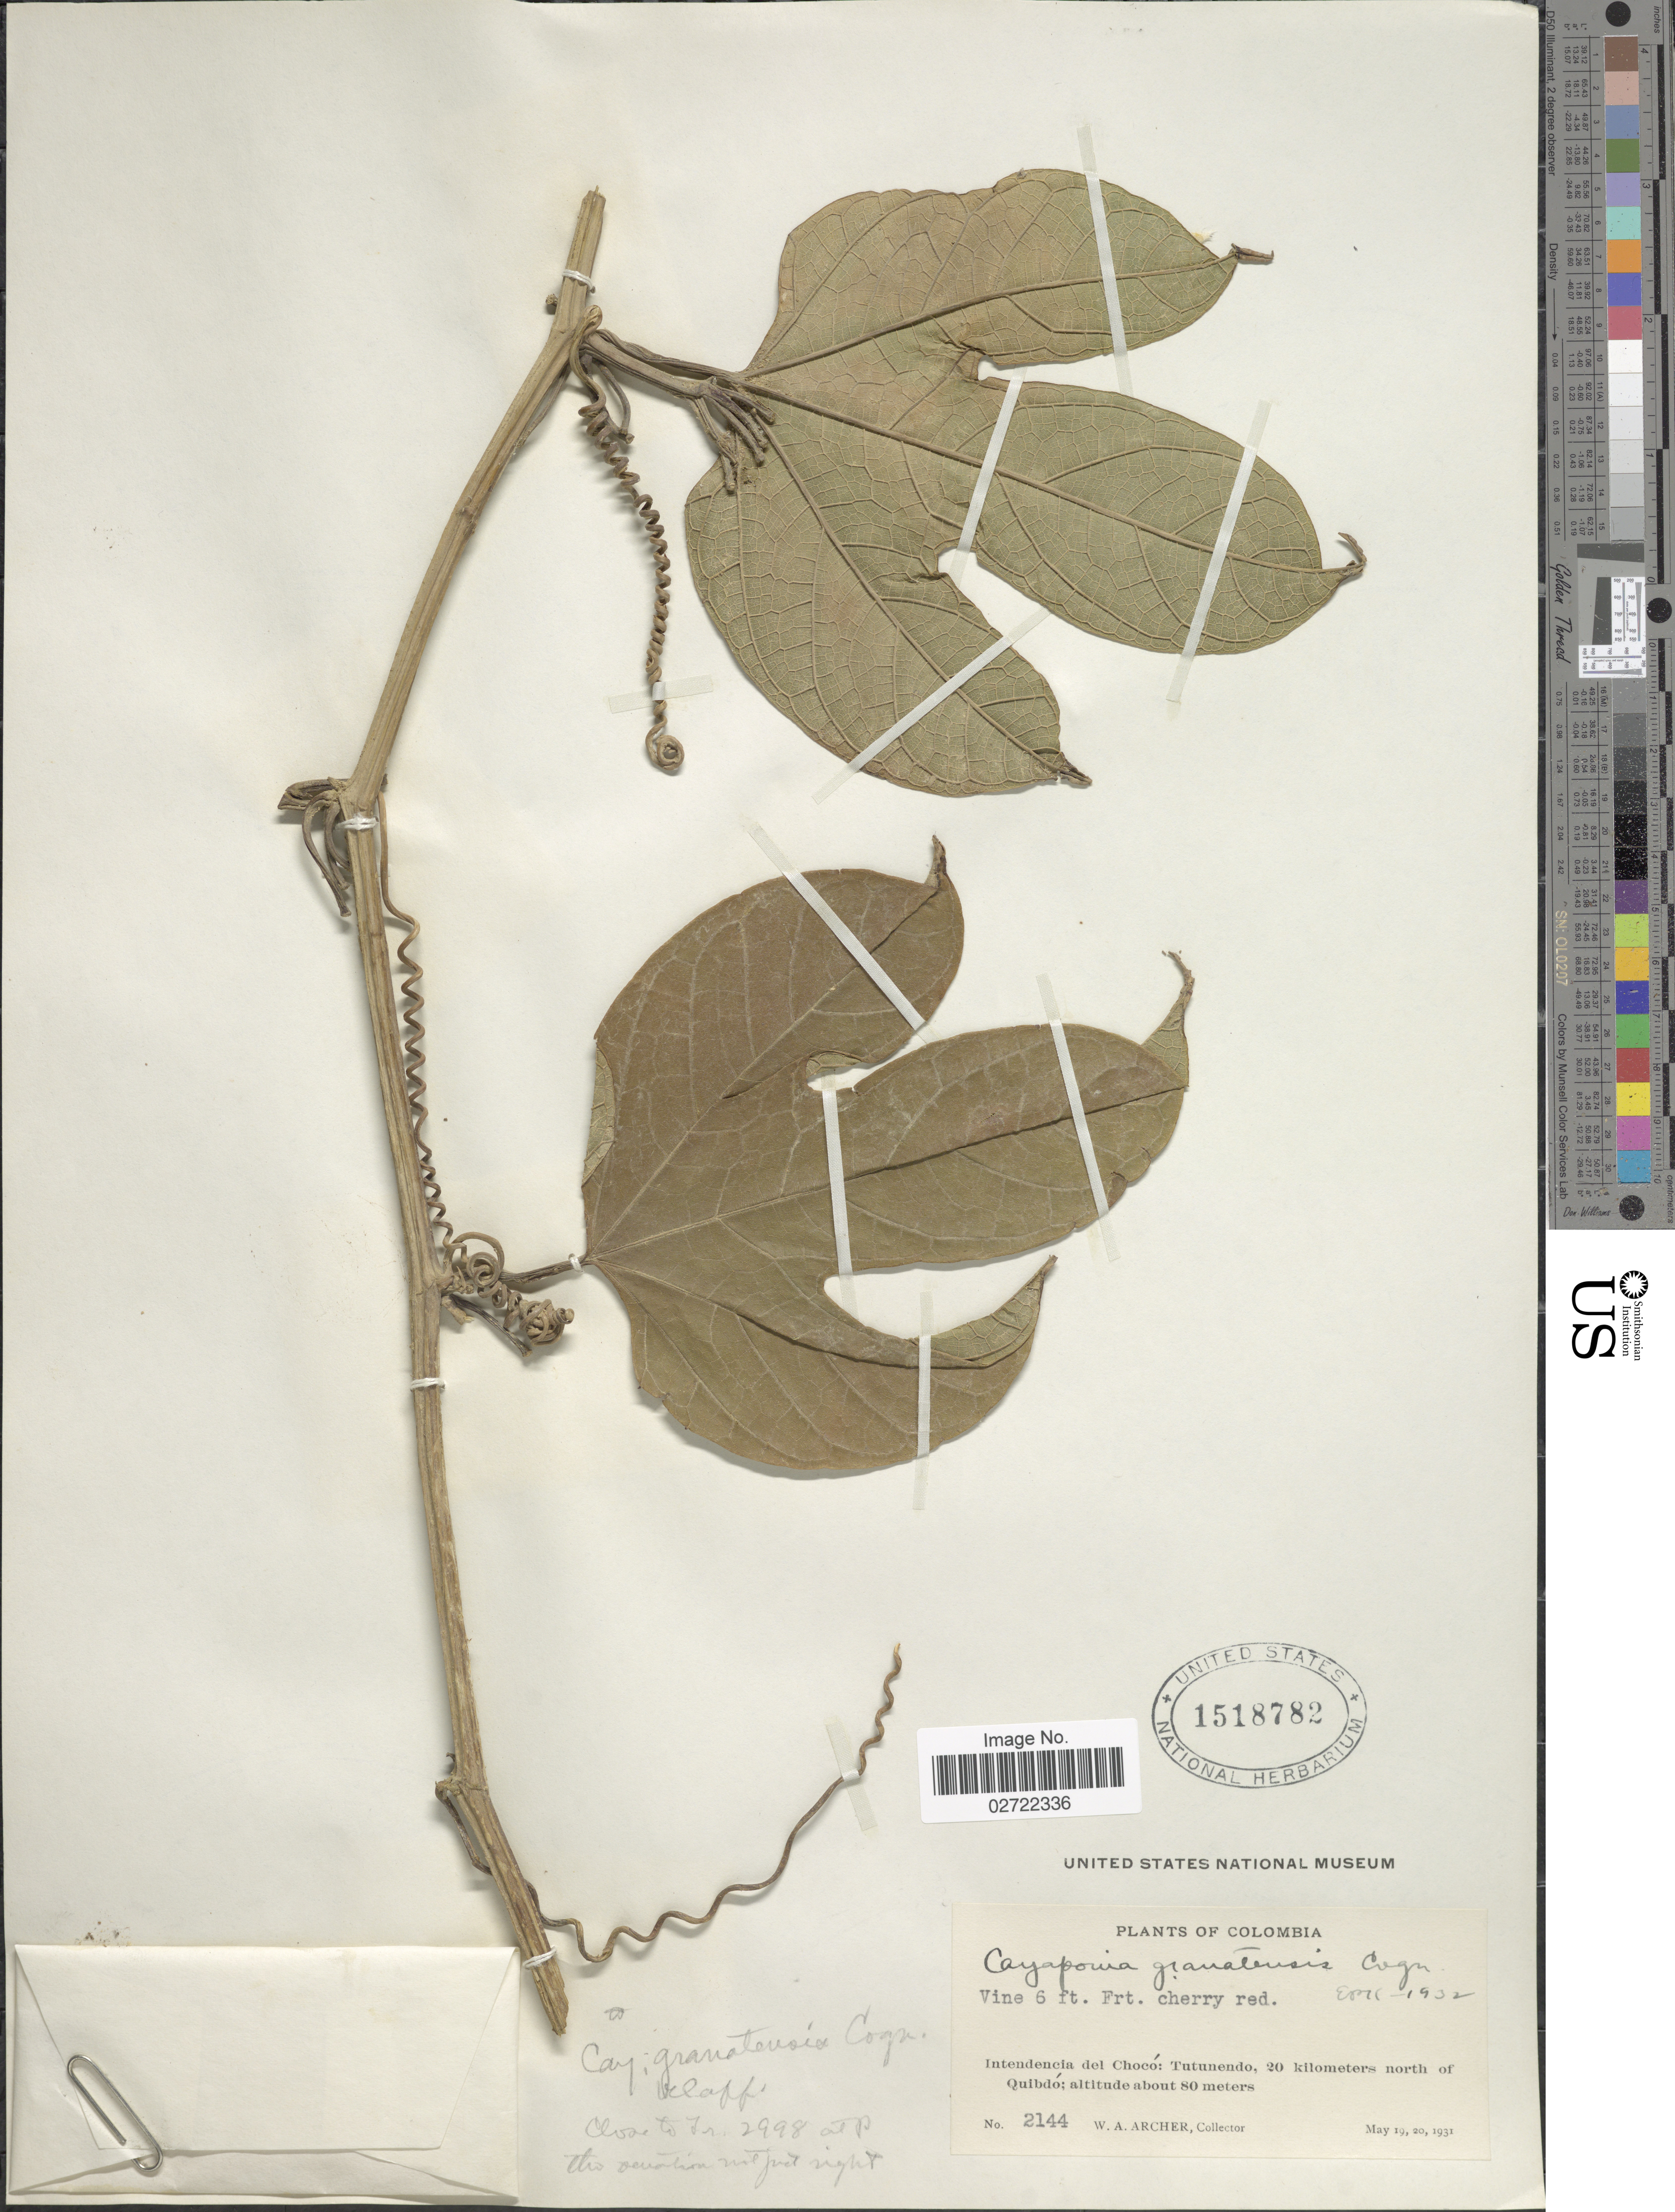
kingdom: Plantae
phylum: Tracheophyta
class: Magnoliopsida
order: Cucurbitales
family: Cucurbitaceae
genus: Cayaponia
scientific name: Cayaponia granatensis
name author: Cogn.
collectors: W. A. Archer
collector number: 2144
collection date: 1931-05-19/1931-05-20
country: Colombia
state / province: Chocó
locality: Intendencia del Choco: Tutunendo, 20 kilometers north of Quibdo.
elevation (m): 80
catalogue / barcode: US 1518782